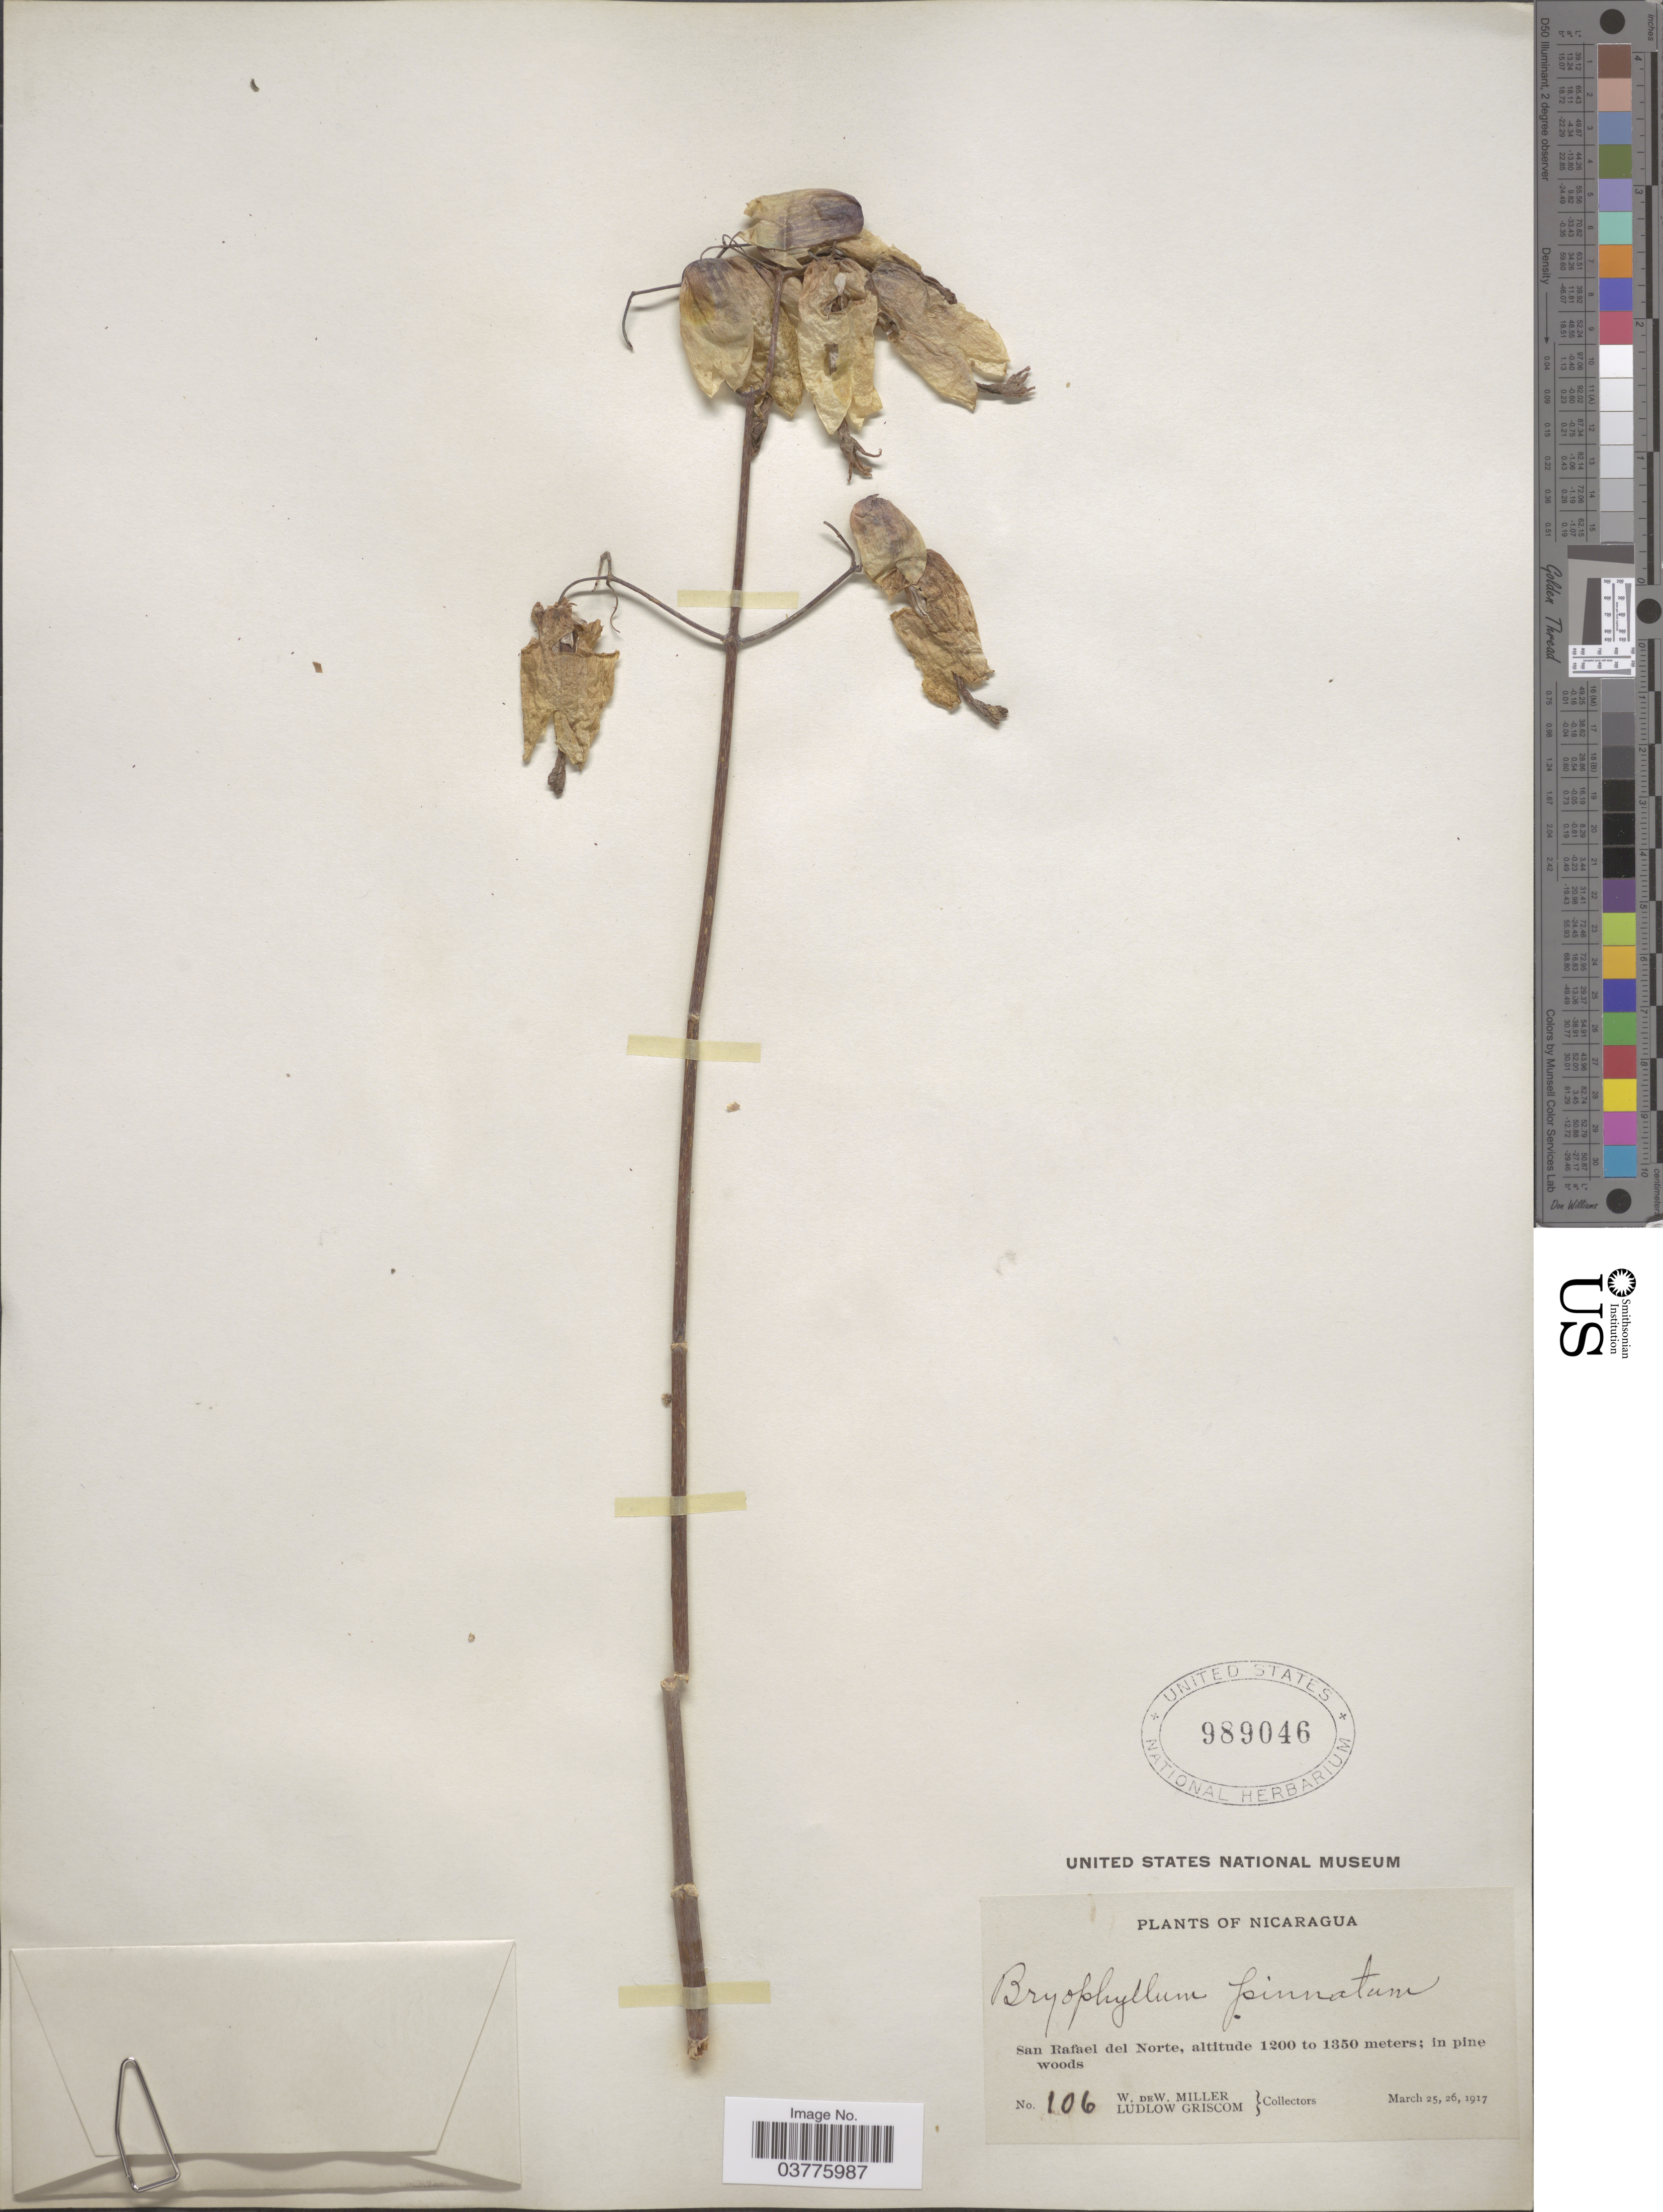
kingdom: Plantae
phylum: Tracheophyta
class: Magnoliopsida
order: Saxifragales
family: Crassulaceae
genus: Kalanchoe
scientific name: Kalanchoe pinnata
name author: (Lam.) Pers.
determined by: Strong, Mark T., (BOT), Smithsonian Institution - National Museum of Natural History (UNITED STATES)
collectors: W. Miller & L. Griscom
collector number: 106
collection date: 1917-03-25/1917-03-26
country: Nicaragua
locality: San Rafael del Norte.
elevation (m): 1200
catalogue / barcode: US 989046